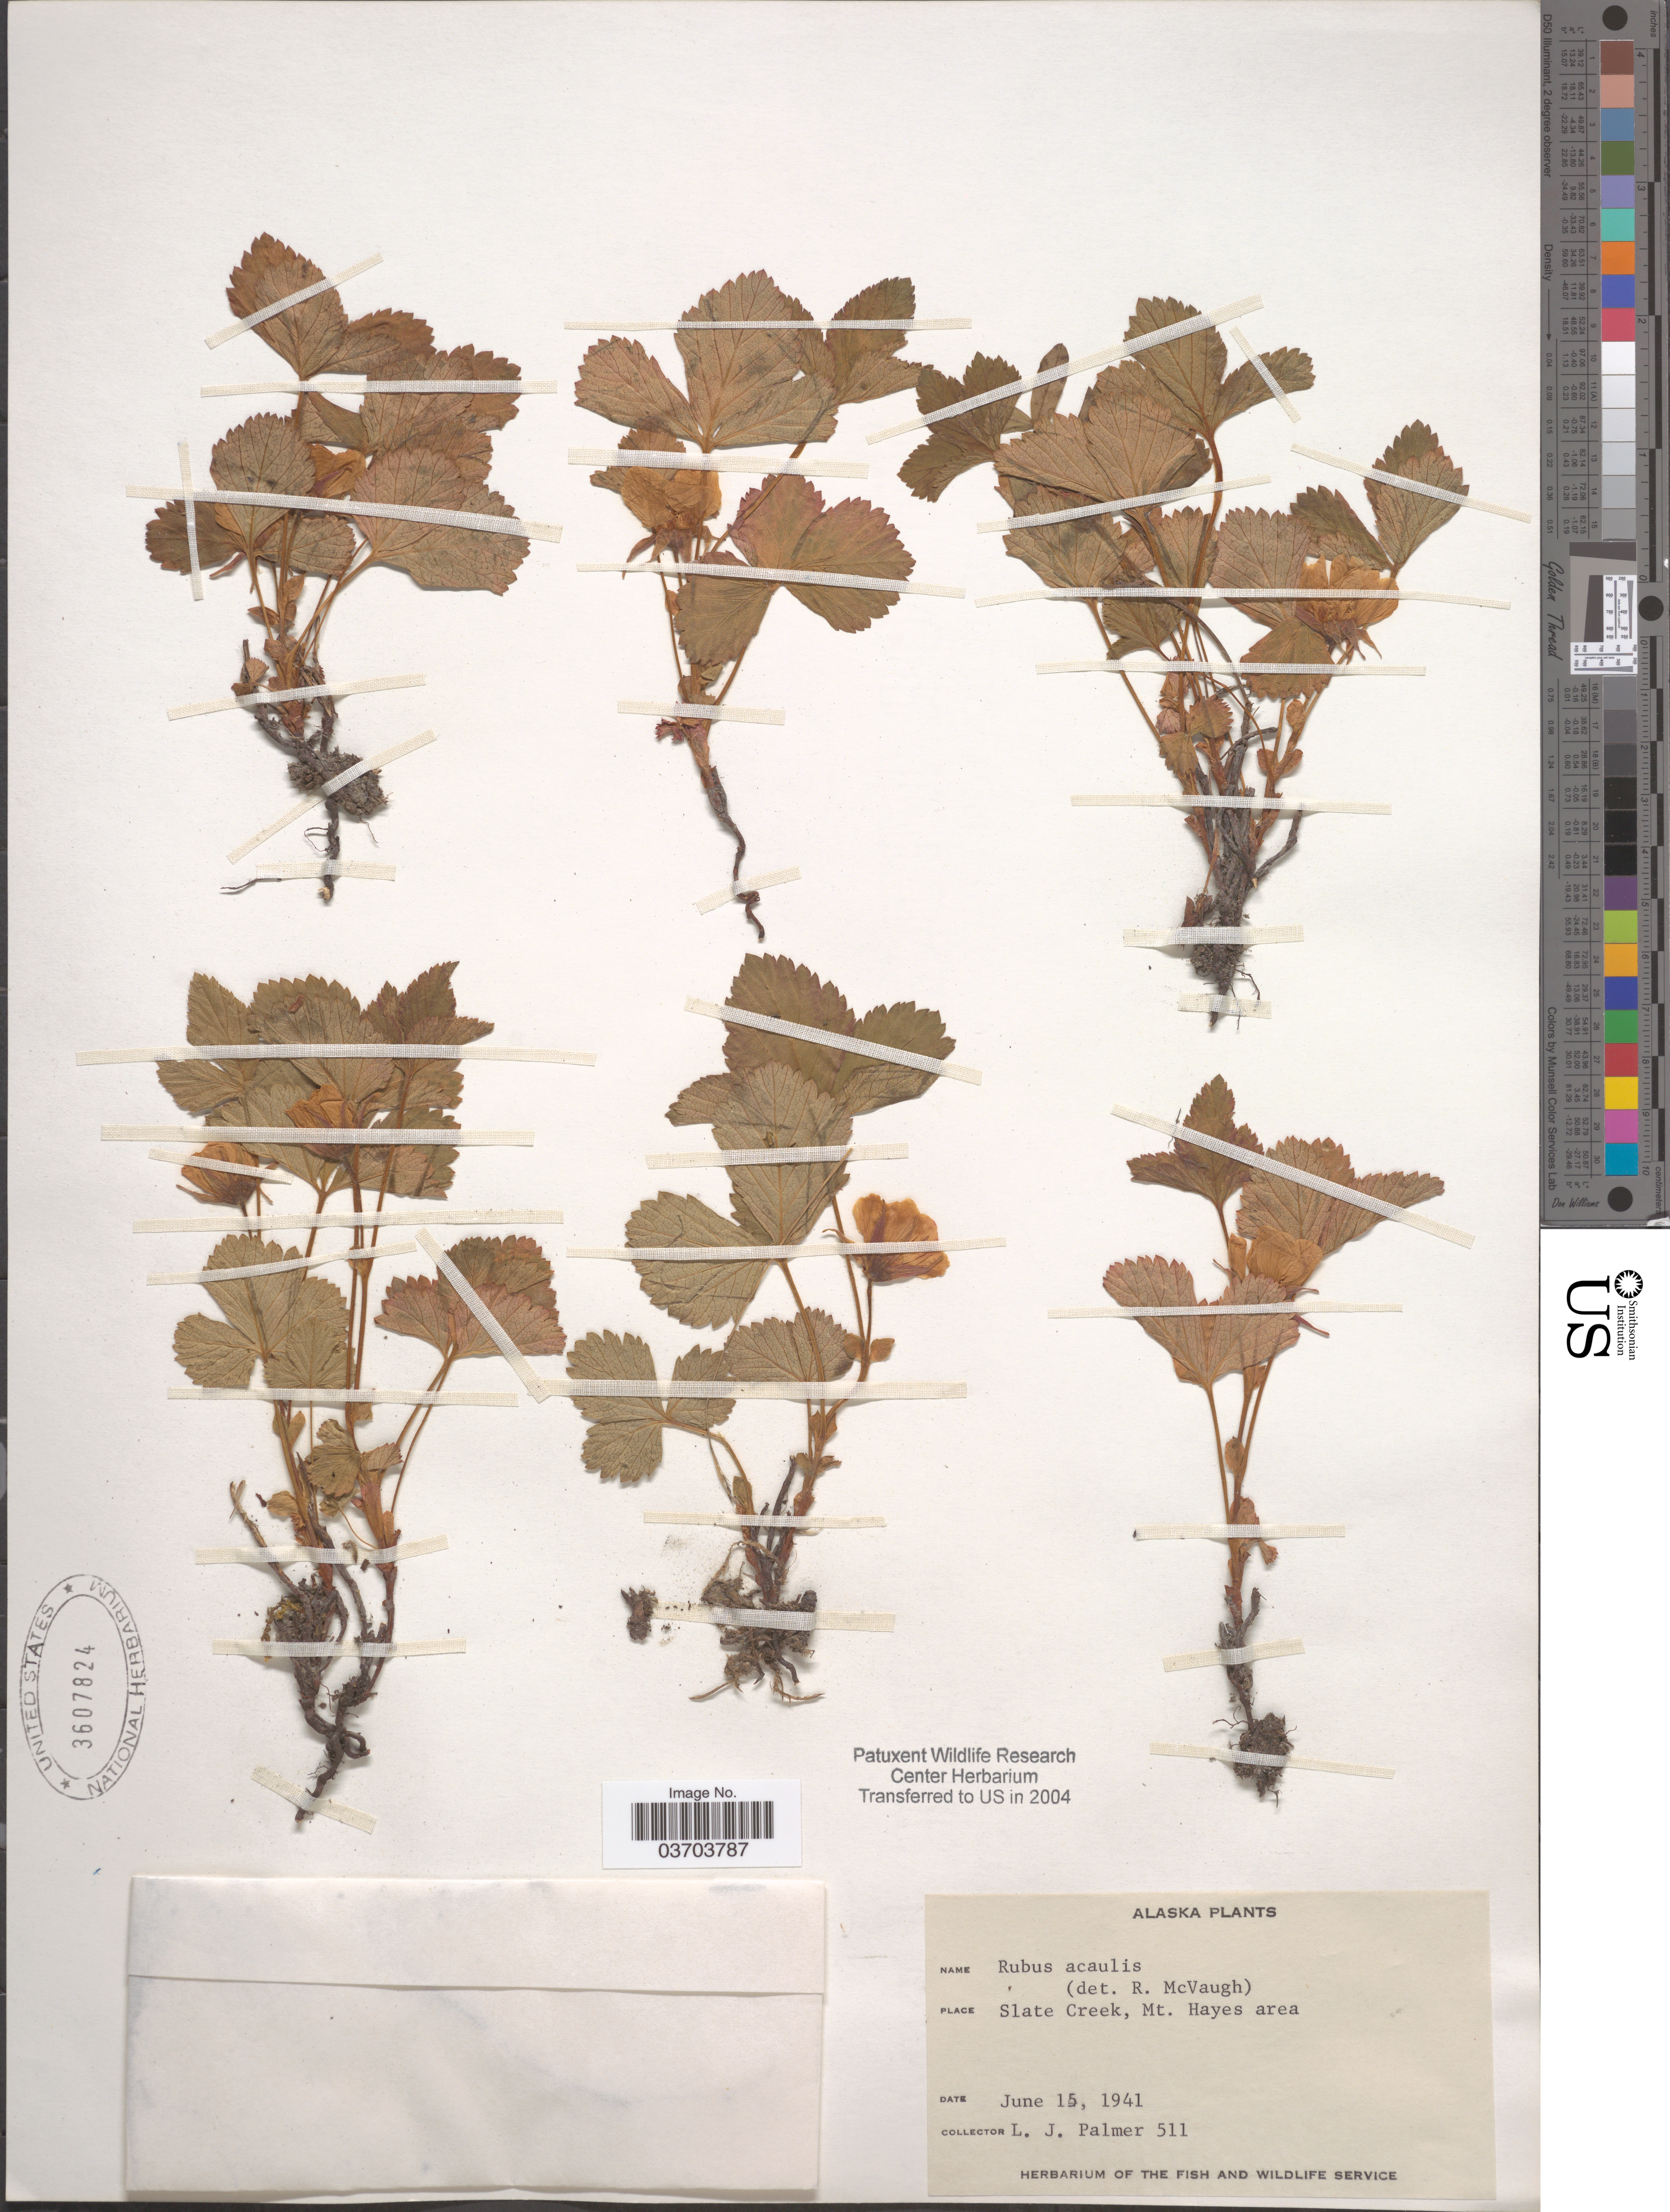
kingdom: Plantae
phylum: Tracheophyta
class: Magnoliopsida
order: Rosales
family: Rosaceae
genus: Rubus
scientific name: Rubus acaulis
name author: Michx.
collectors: L. J. Palmer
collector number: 511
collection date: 1941-06-15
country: United States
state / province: Alaska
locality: Slate Creek, Mt. Hayes area.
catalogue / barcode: US 3607824